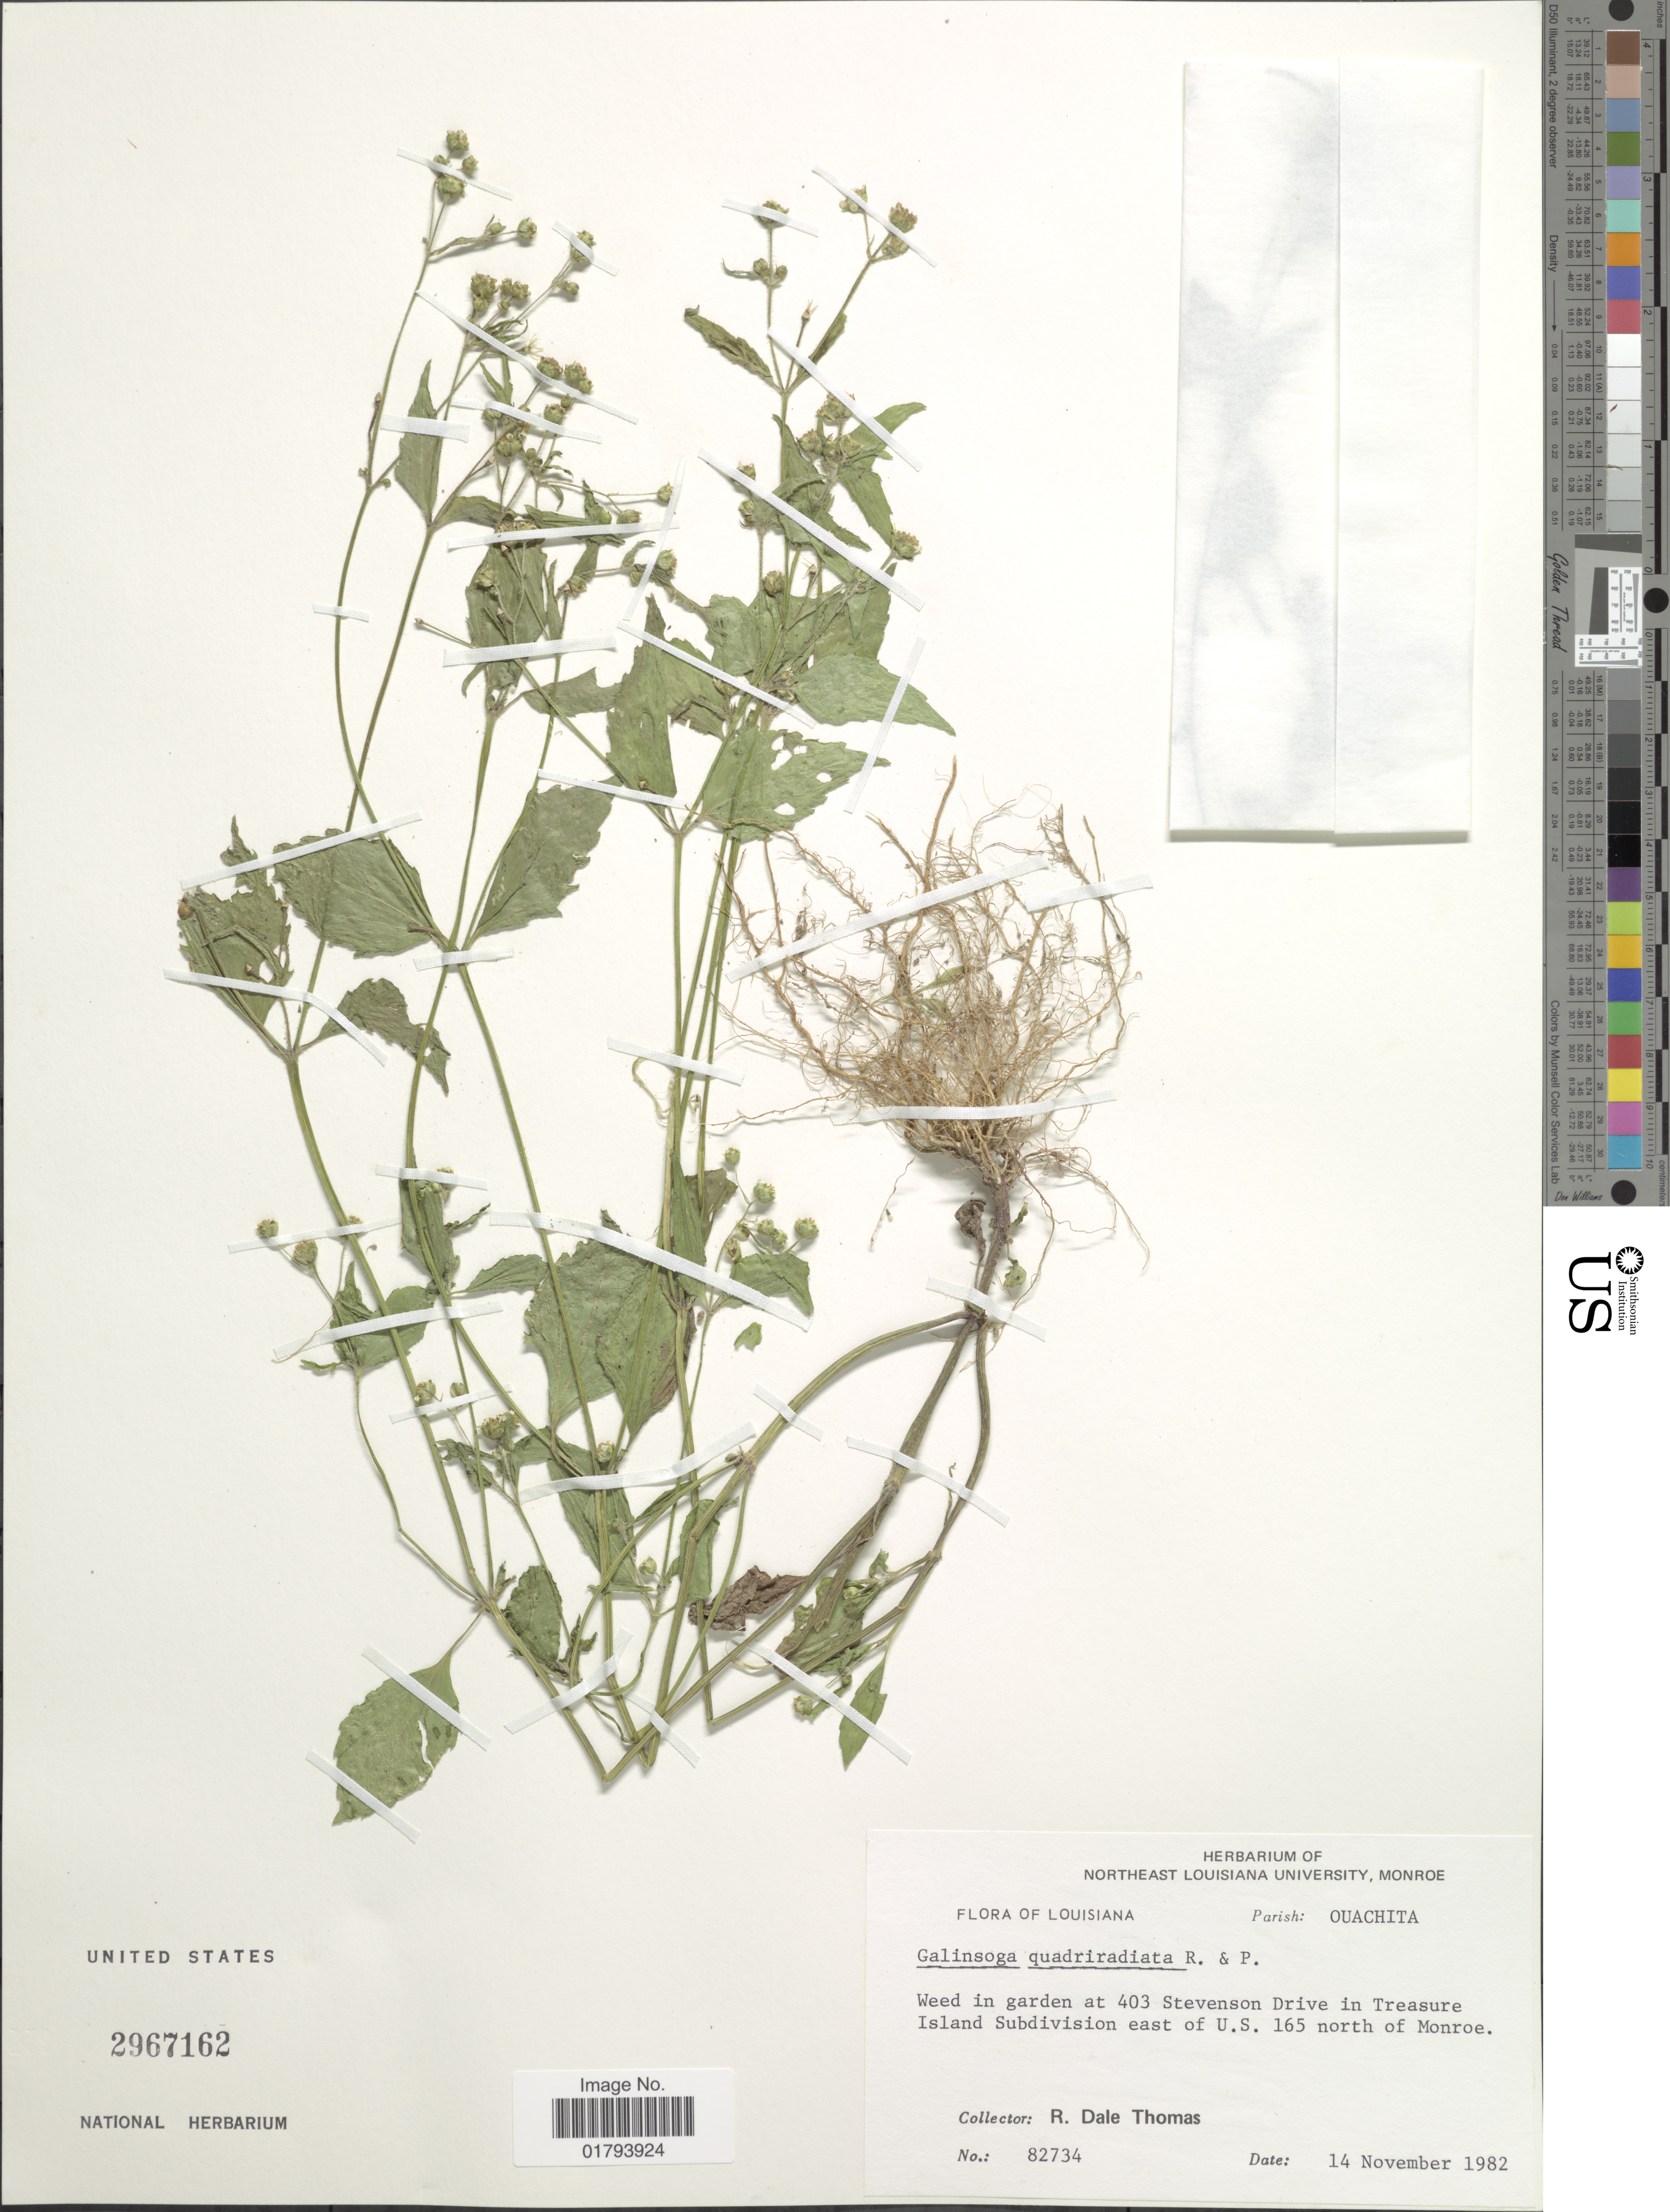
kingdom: Plantae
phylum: Tracheophyta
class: Magnoliopsida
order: Asterales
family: Asteraceae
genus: Galinsoga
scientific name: Galinsoga quadriradiata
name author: Ruiz & Pav.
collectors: R. Thomas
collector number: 82734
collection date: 1982-11-14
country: United States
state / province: Louisiana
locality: Parish: Ouachita, Weed in garden at 403 Stevenson Drive in Treasure Island Subdivison east of U.S. 165 north of Monroe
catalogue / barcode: US 2967162